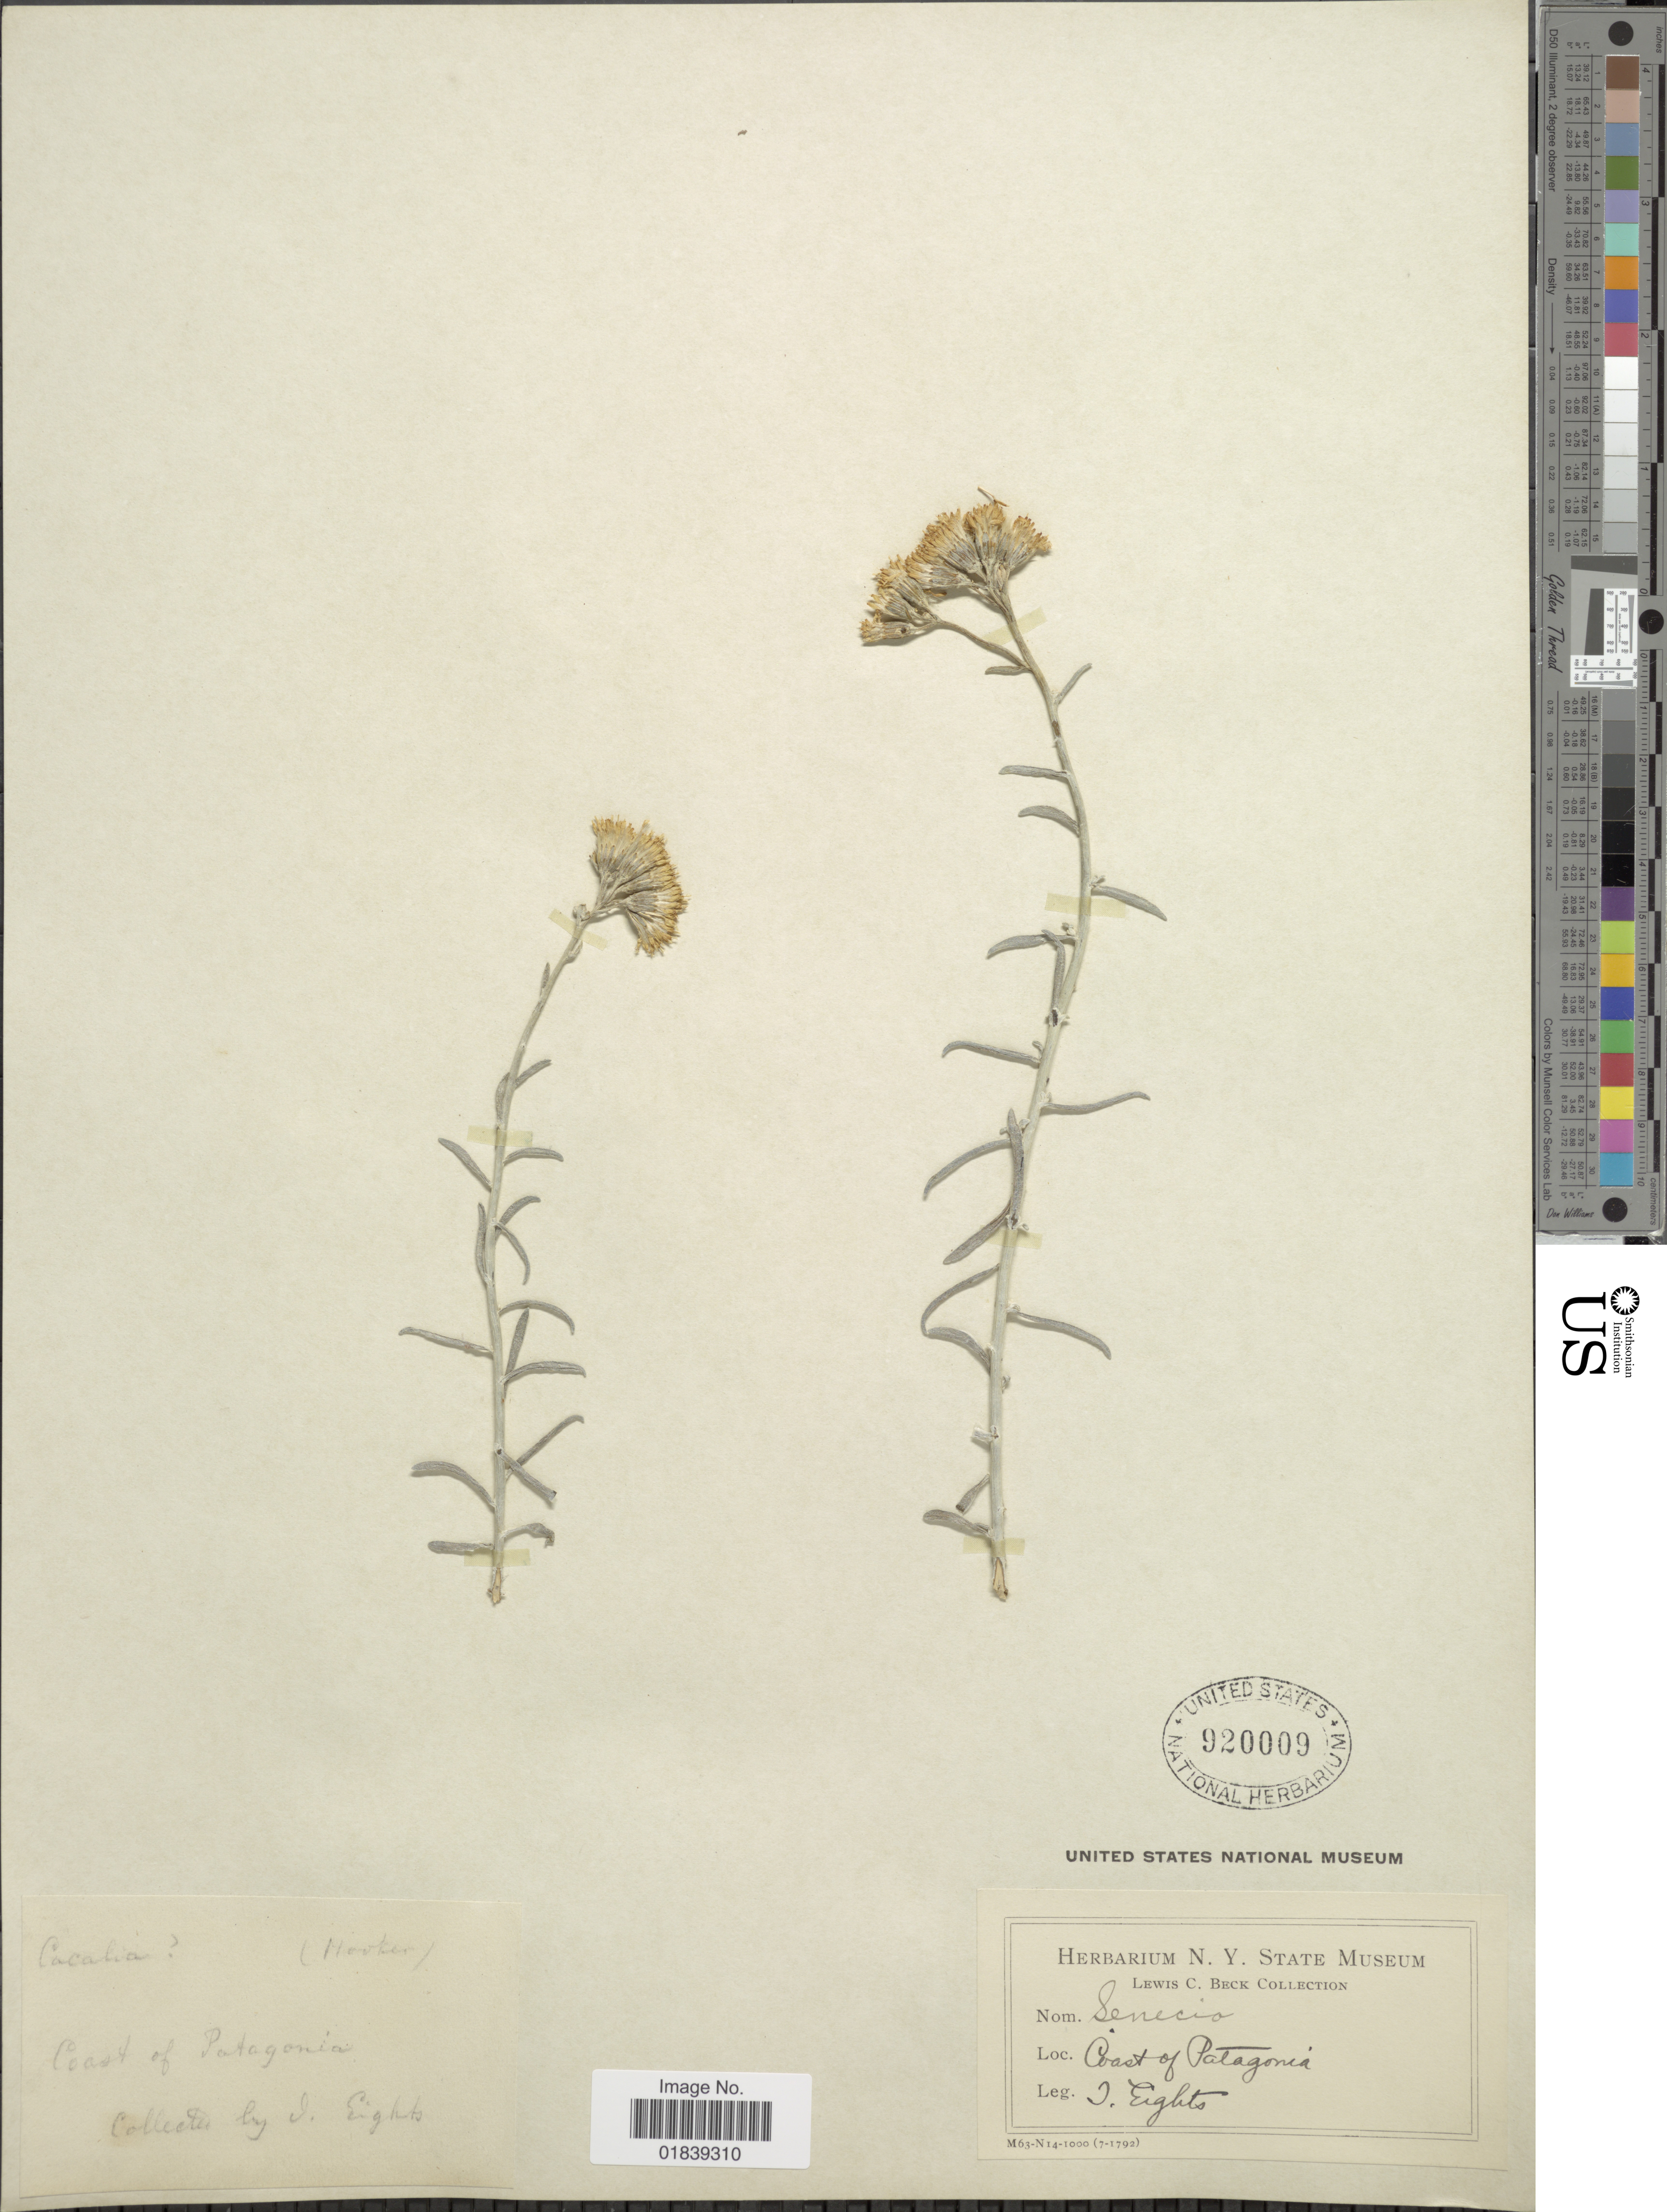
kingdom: Plantae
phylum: Tracheophyta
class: Magnoliopsida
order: Asterales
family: Asteraceae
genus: Senecio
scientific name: Senecio filaginoides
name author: DC.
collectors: J. Eights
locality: Coast of Patagonia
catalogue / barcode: US 920009